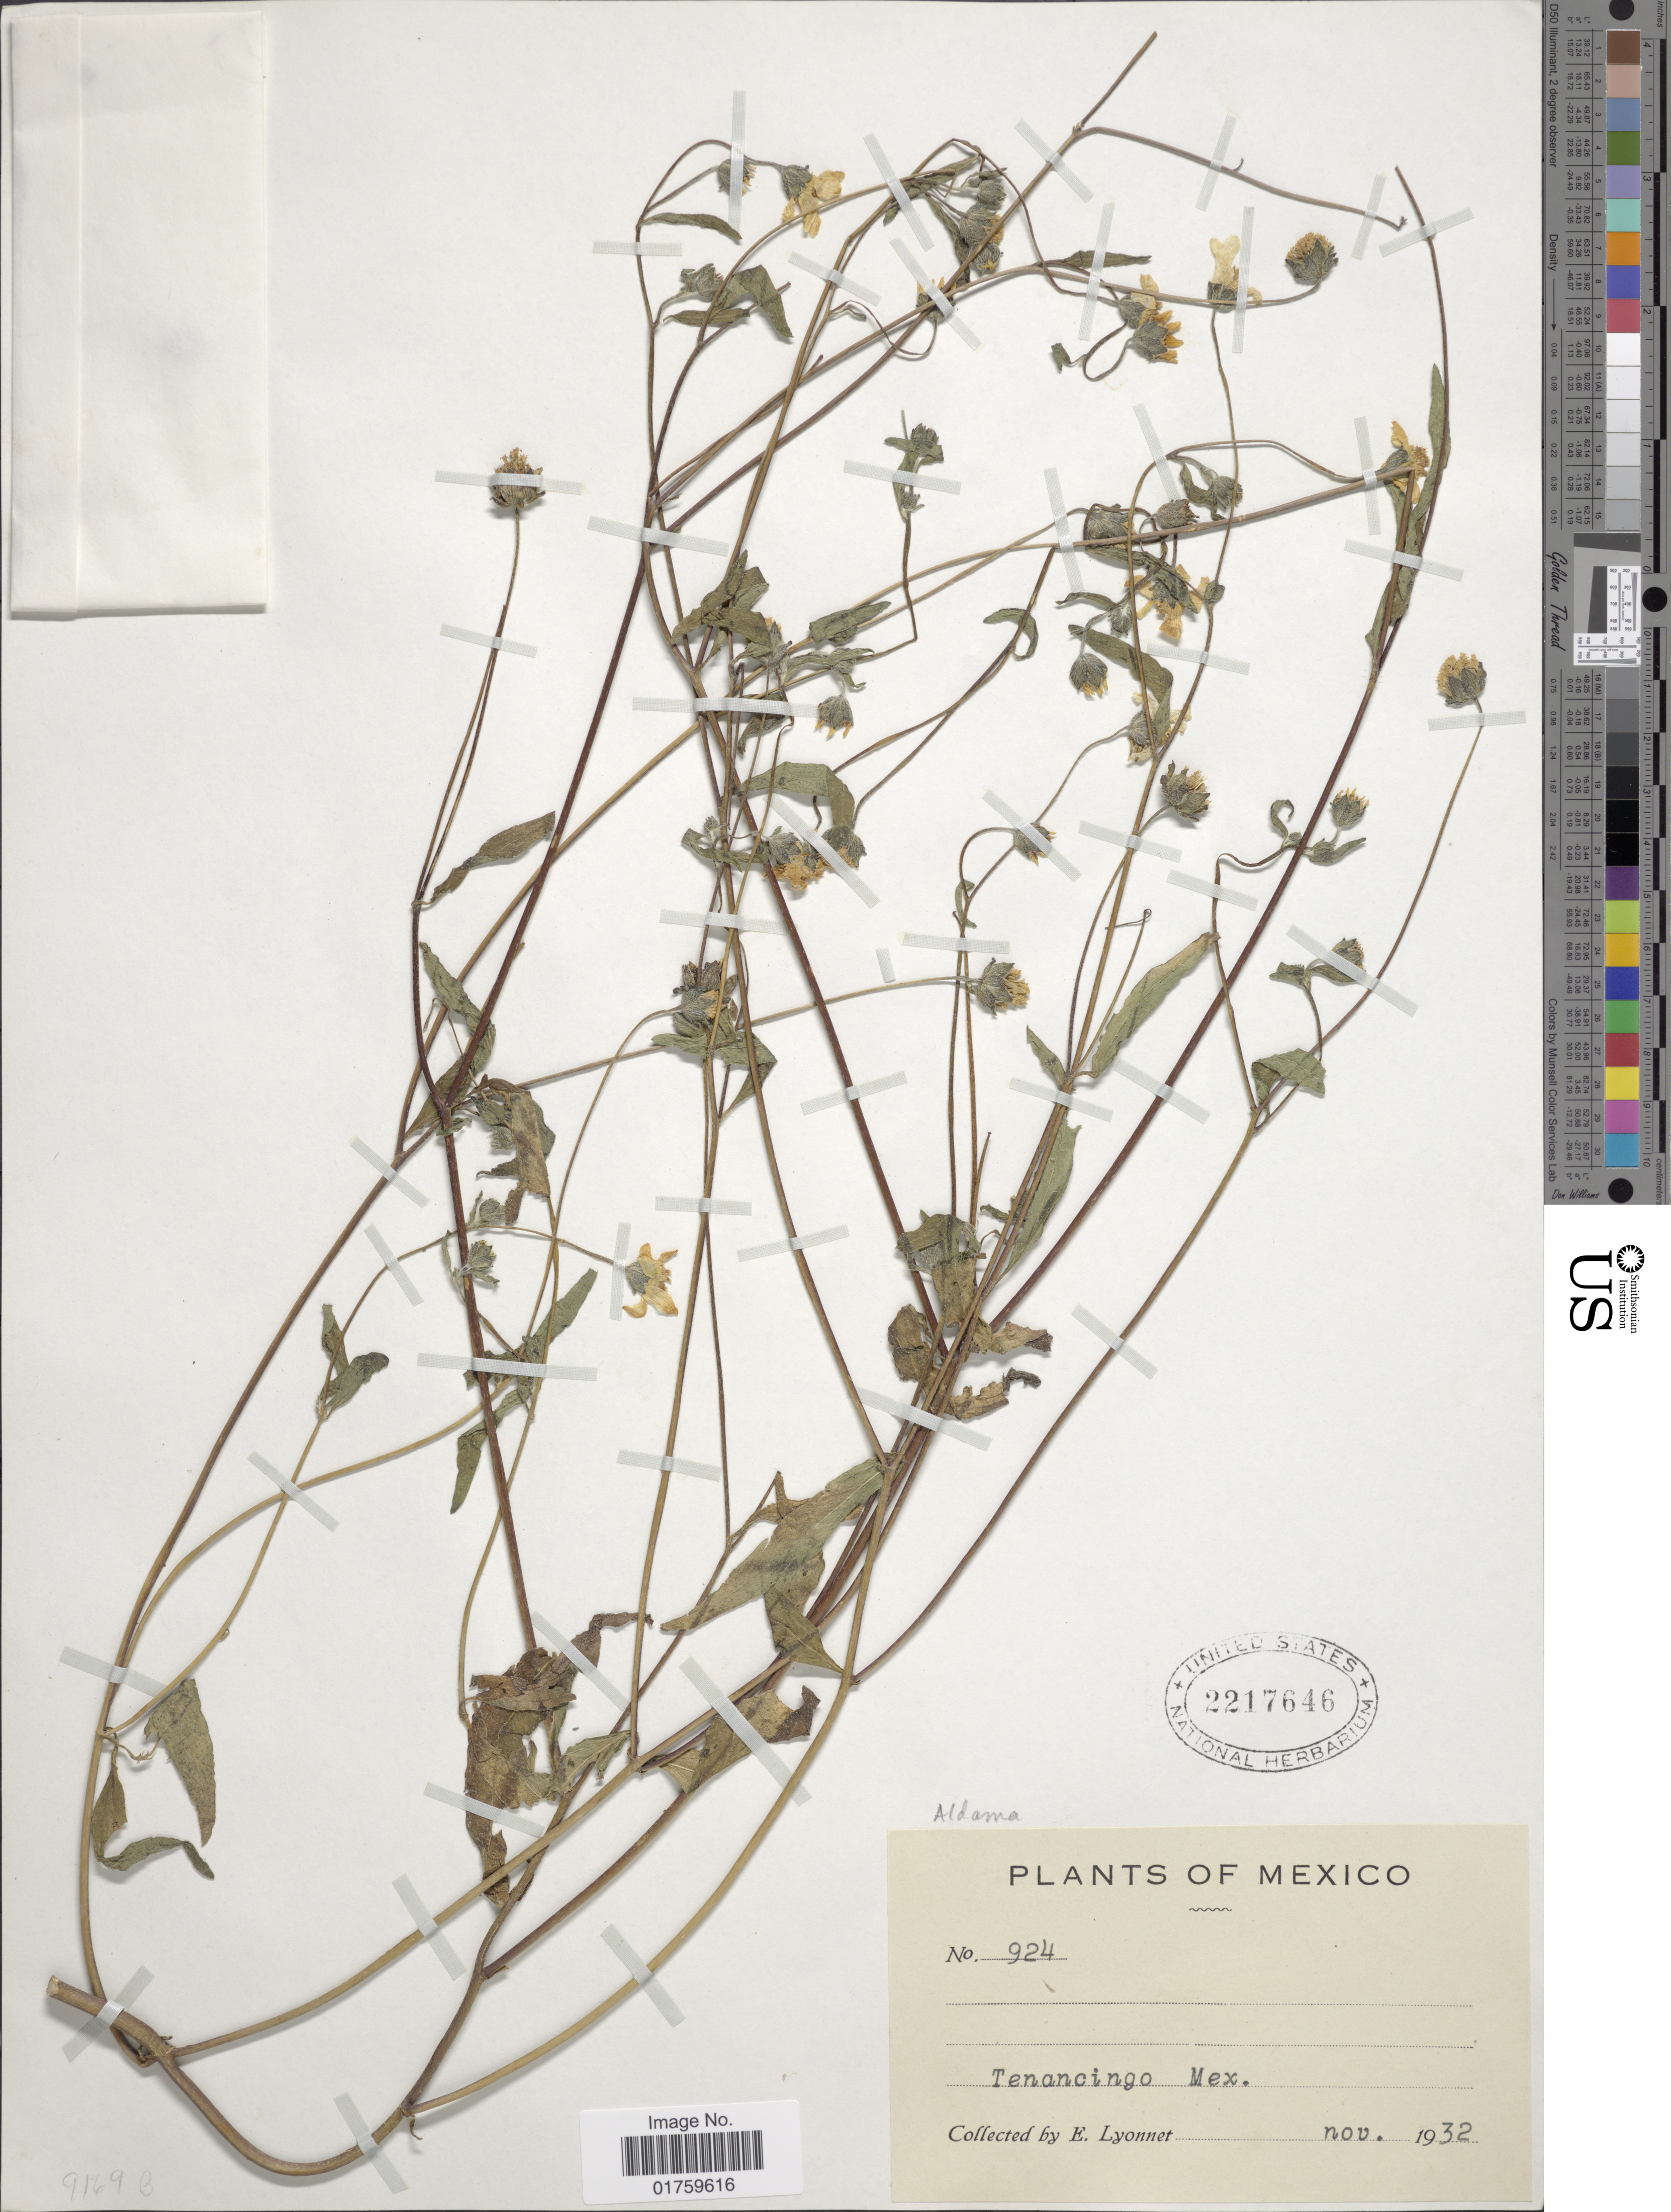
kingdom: Plantae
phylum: Tracheophyta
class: Magnoliopsida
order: Asterales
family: Asteraceae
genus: Aldama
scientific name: Aldama dentata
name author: La Llave ex La Llave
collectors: E. Lyonnet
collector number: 924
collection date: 1932-11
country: Mexico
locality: Tenancingo Mex.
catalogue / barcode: US 2217646